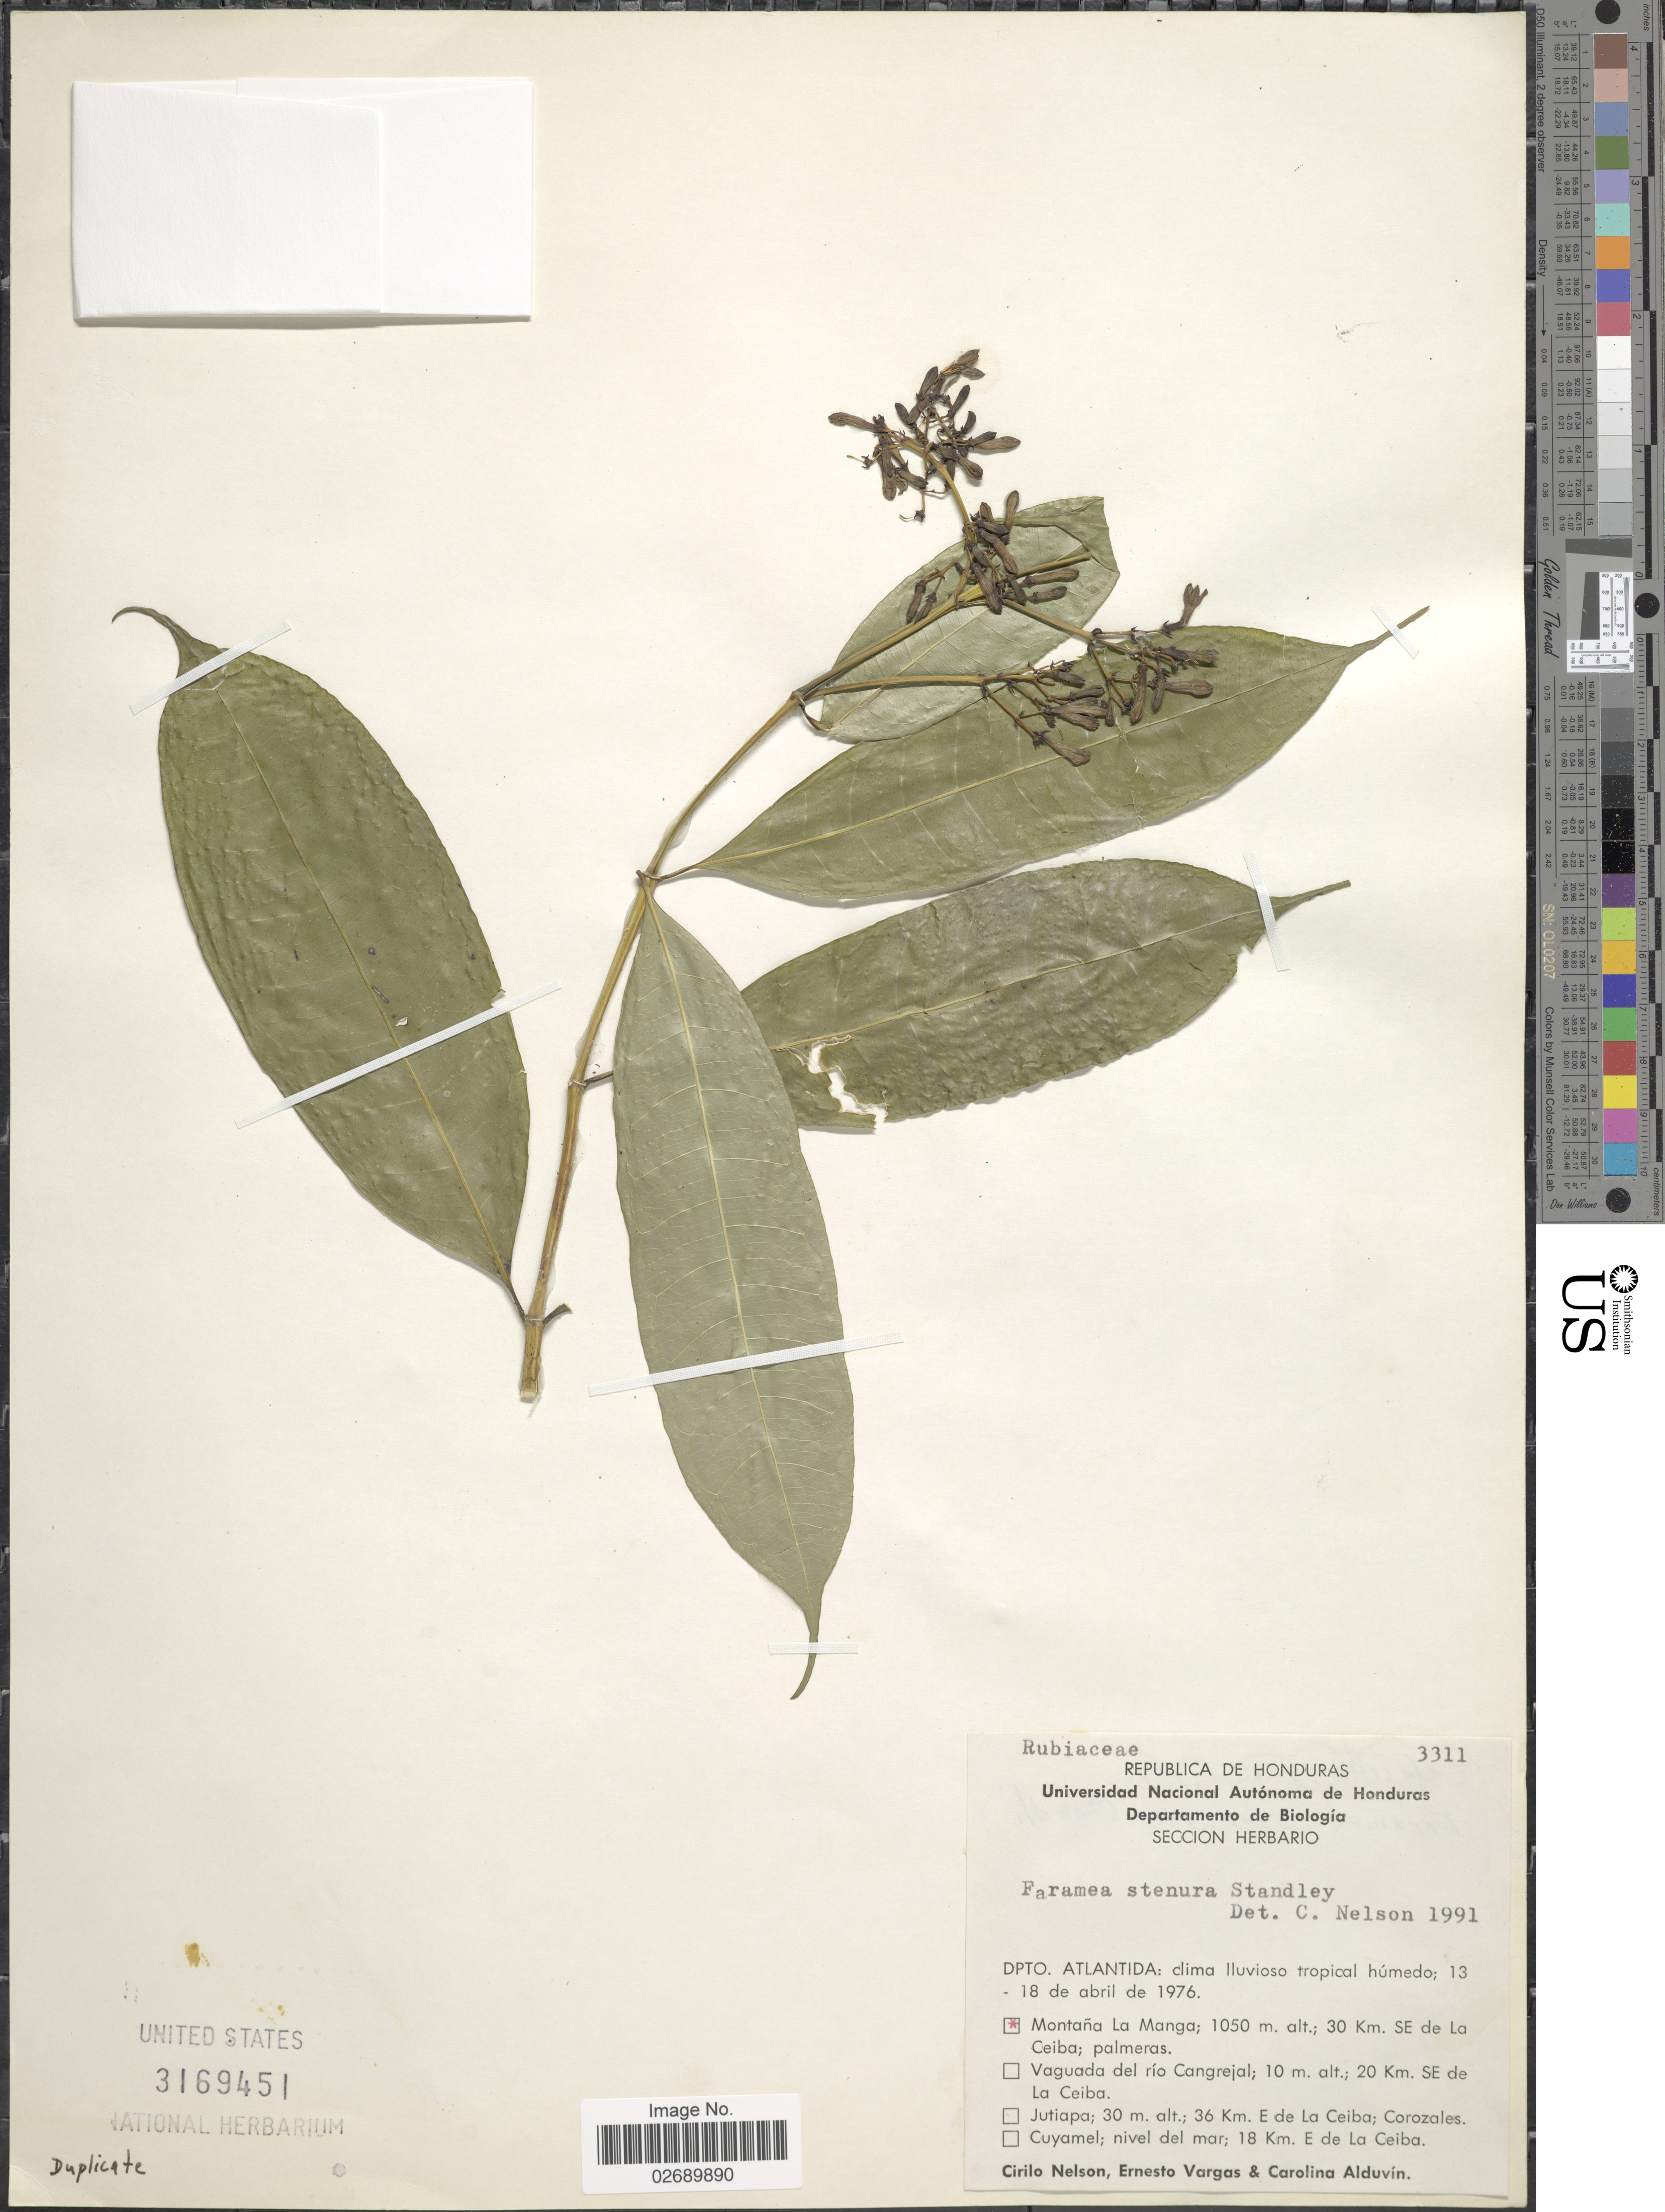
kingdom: Plantae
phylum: Tracheophyta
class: Magnoliopsida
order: Gentianales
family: Rubiaceae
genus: Faramea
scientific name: Faramea stenura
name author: Standl.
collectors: C. Nelson, E. Vargas & C. Alduvin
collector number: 3311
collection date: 1976-04-13/1976-04-18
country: Honduras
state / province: Atlántida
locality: Montana La Manga, 30 Km. SE de La Ceiba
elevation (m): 1050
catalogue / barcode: US 3169451